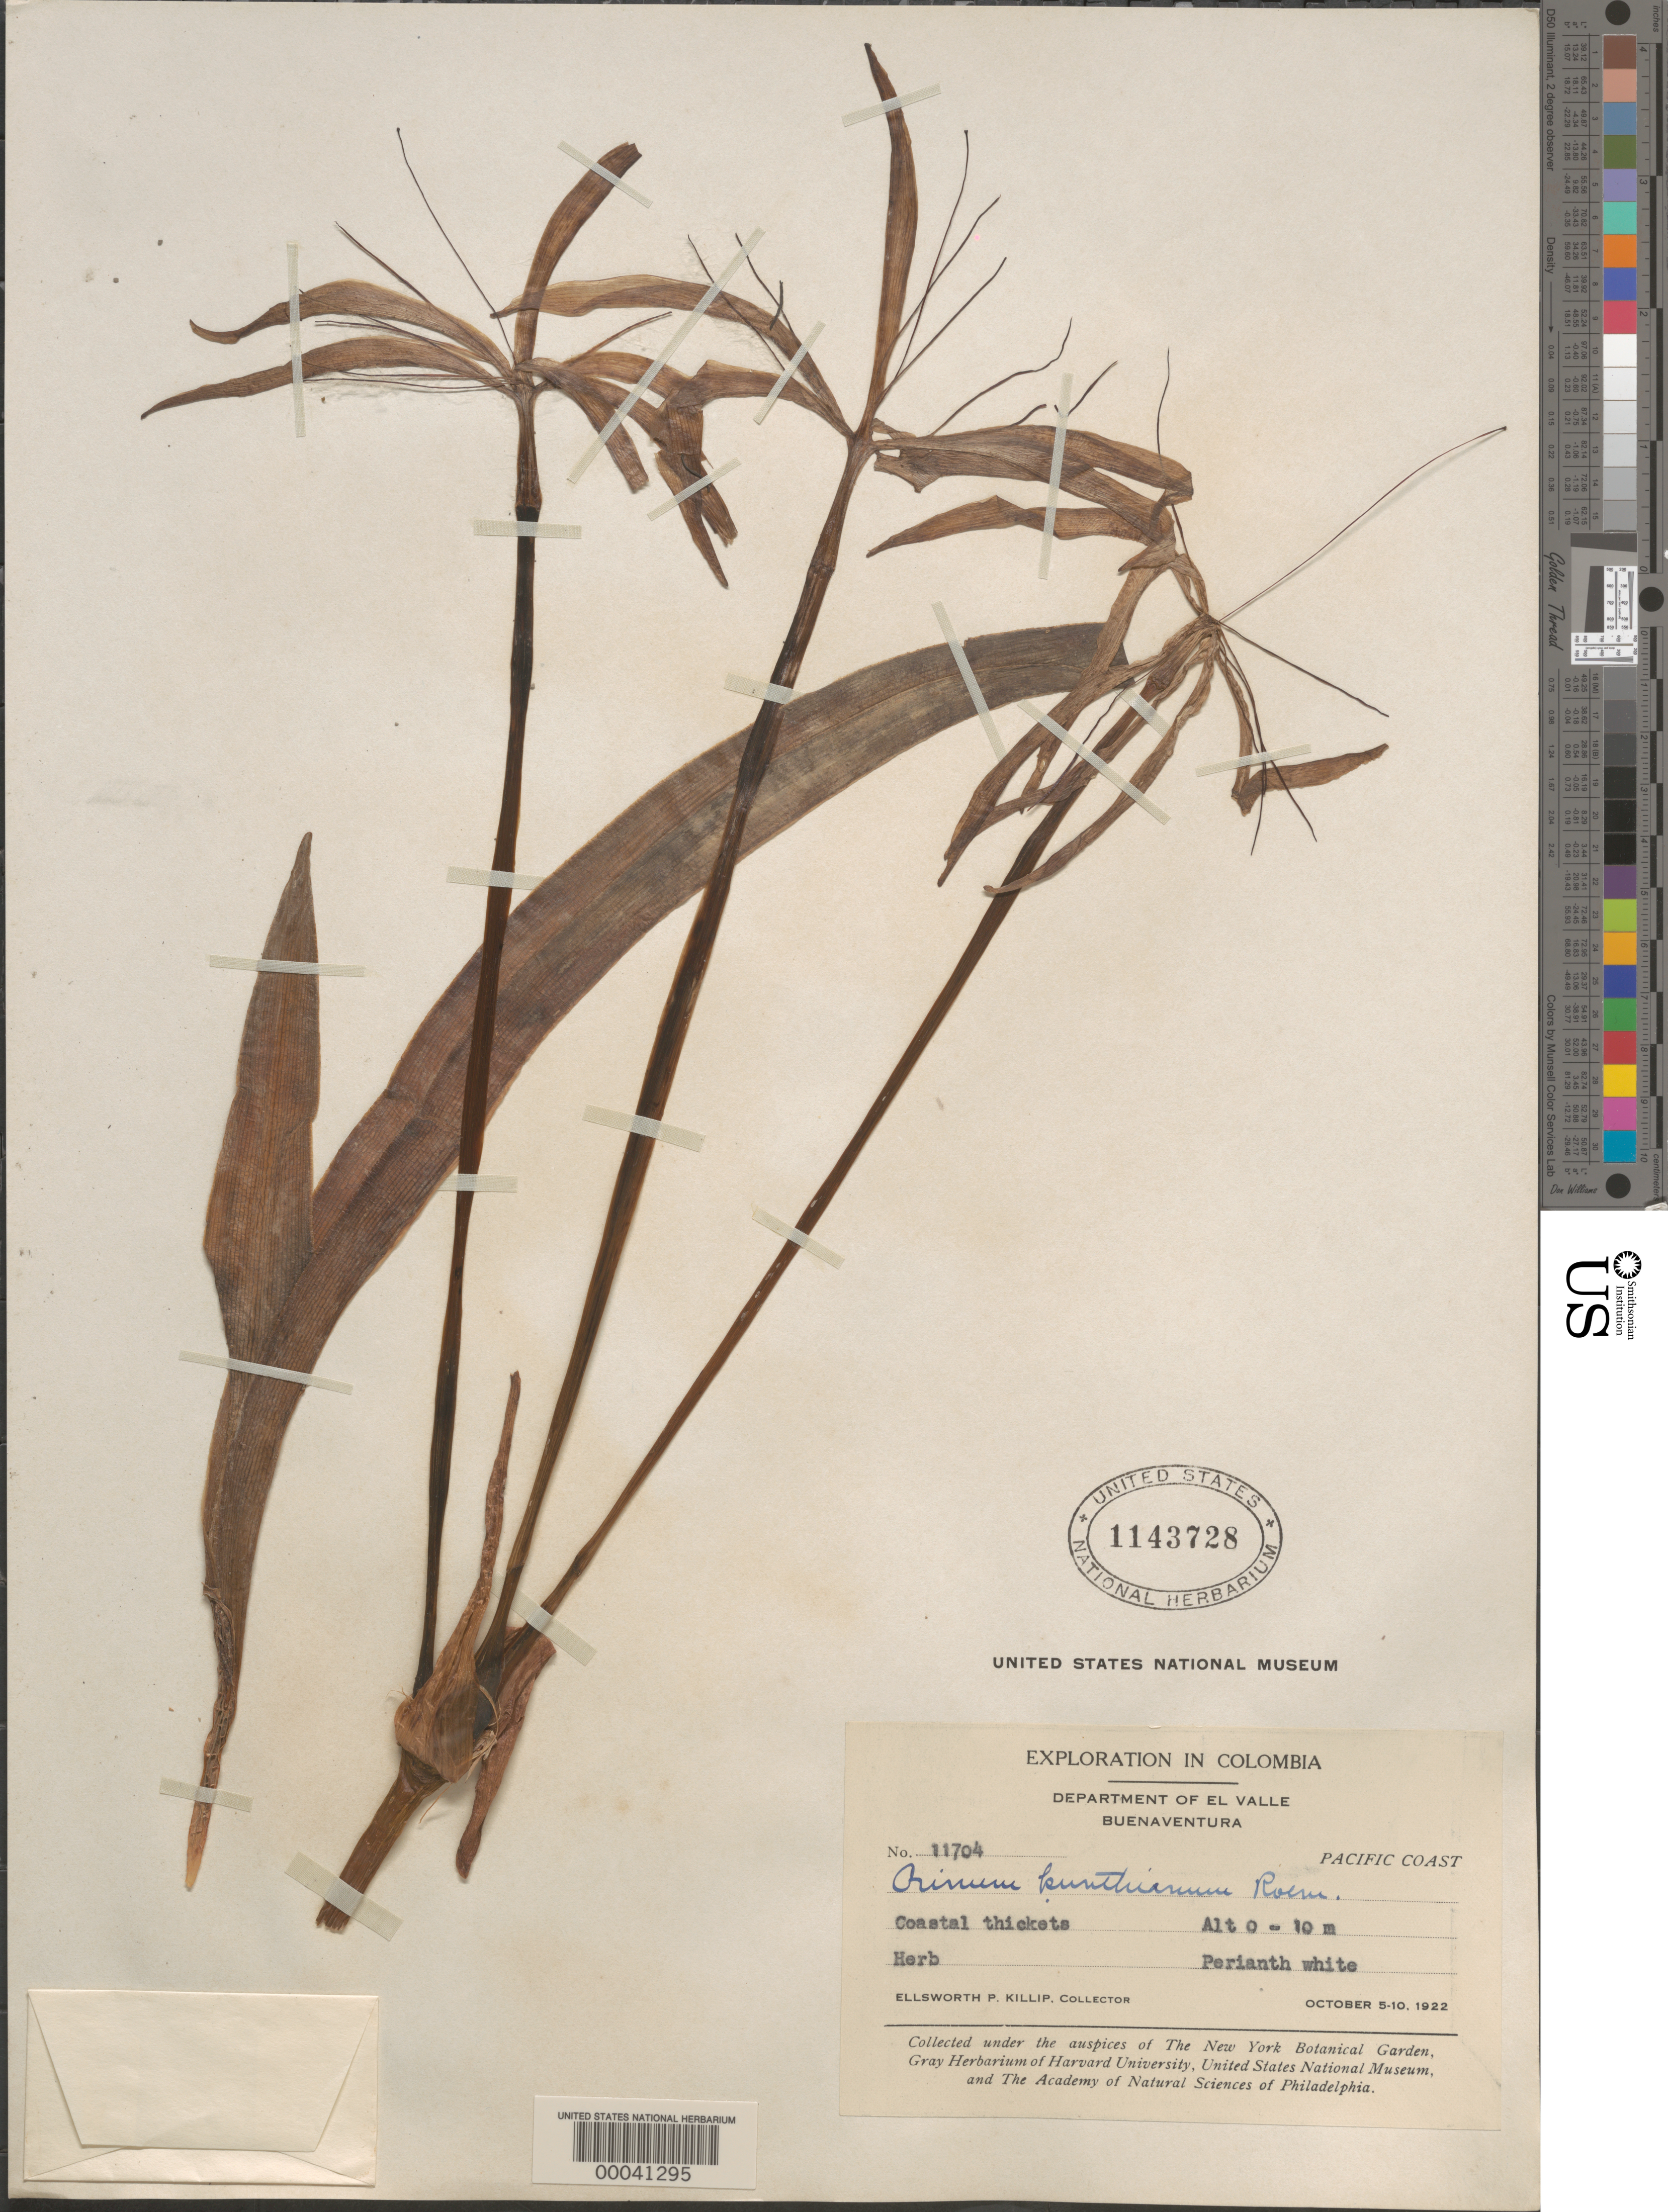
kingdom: Plantae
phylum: Tracheophyta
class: Liliopsida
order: Asparagales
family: Amaryllidaceae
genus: Crinum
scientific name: Crinum kunthianum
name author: M. Roem.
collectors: E. P. Killip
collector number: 11704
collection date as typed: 05 Oct 1922 to 10 Oct 1922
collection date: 1922-10-05/1922-10-10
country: Colombia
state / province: Valle del Cauca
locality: Buena Ventura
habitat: Coastal thickets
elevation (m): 0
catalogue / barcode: US 1143728